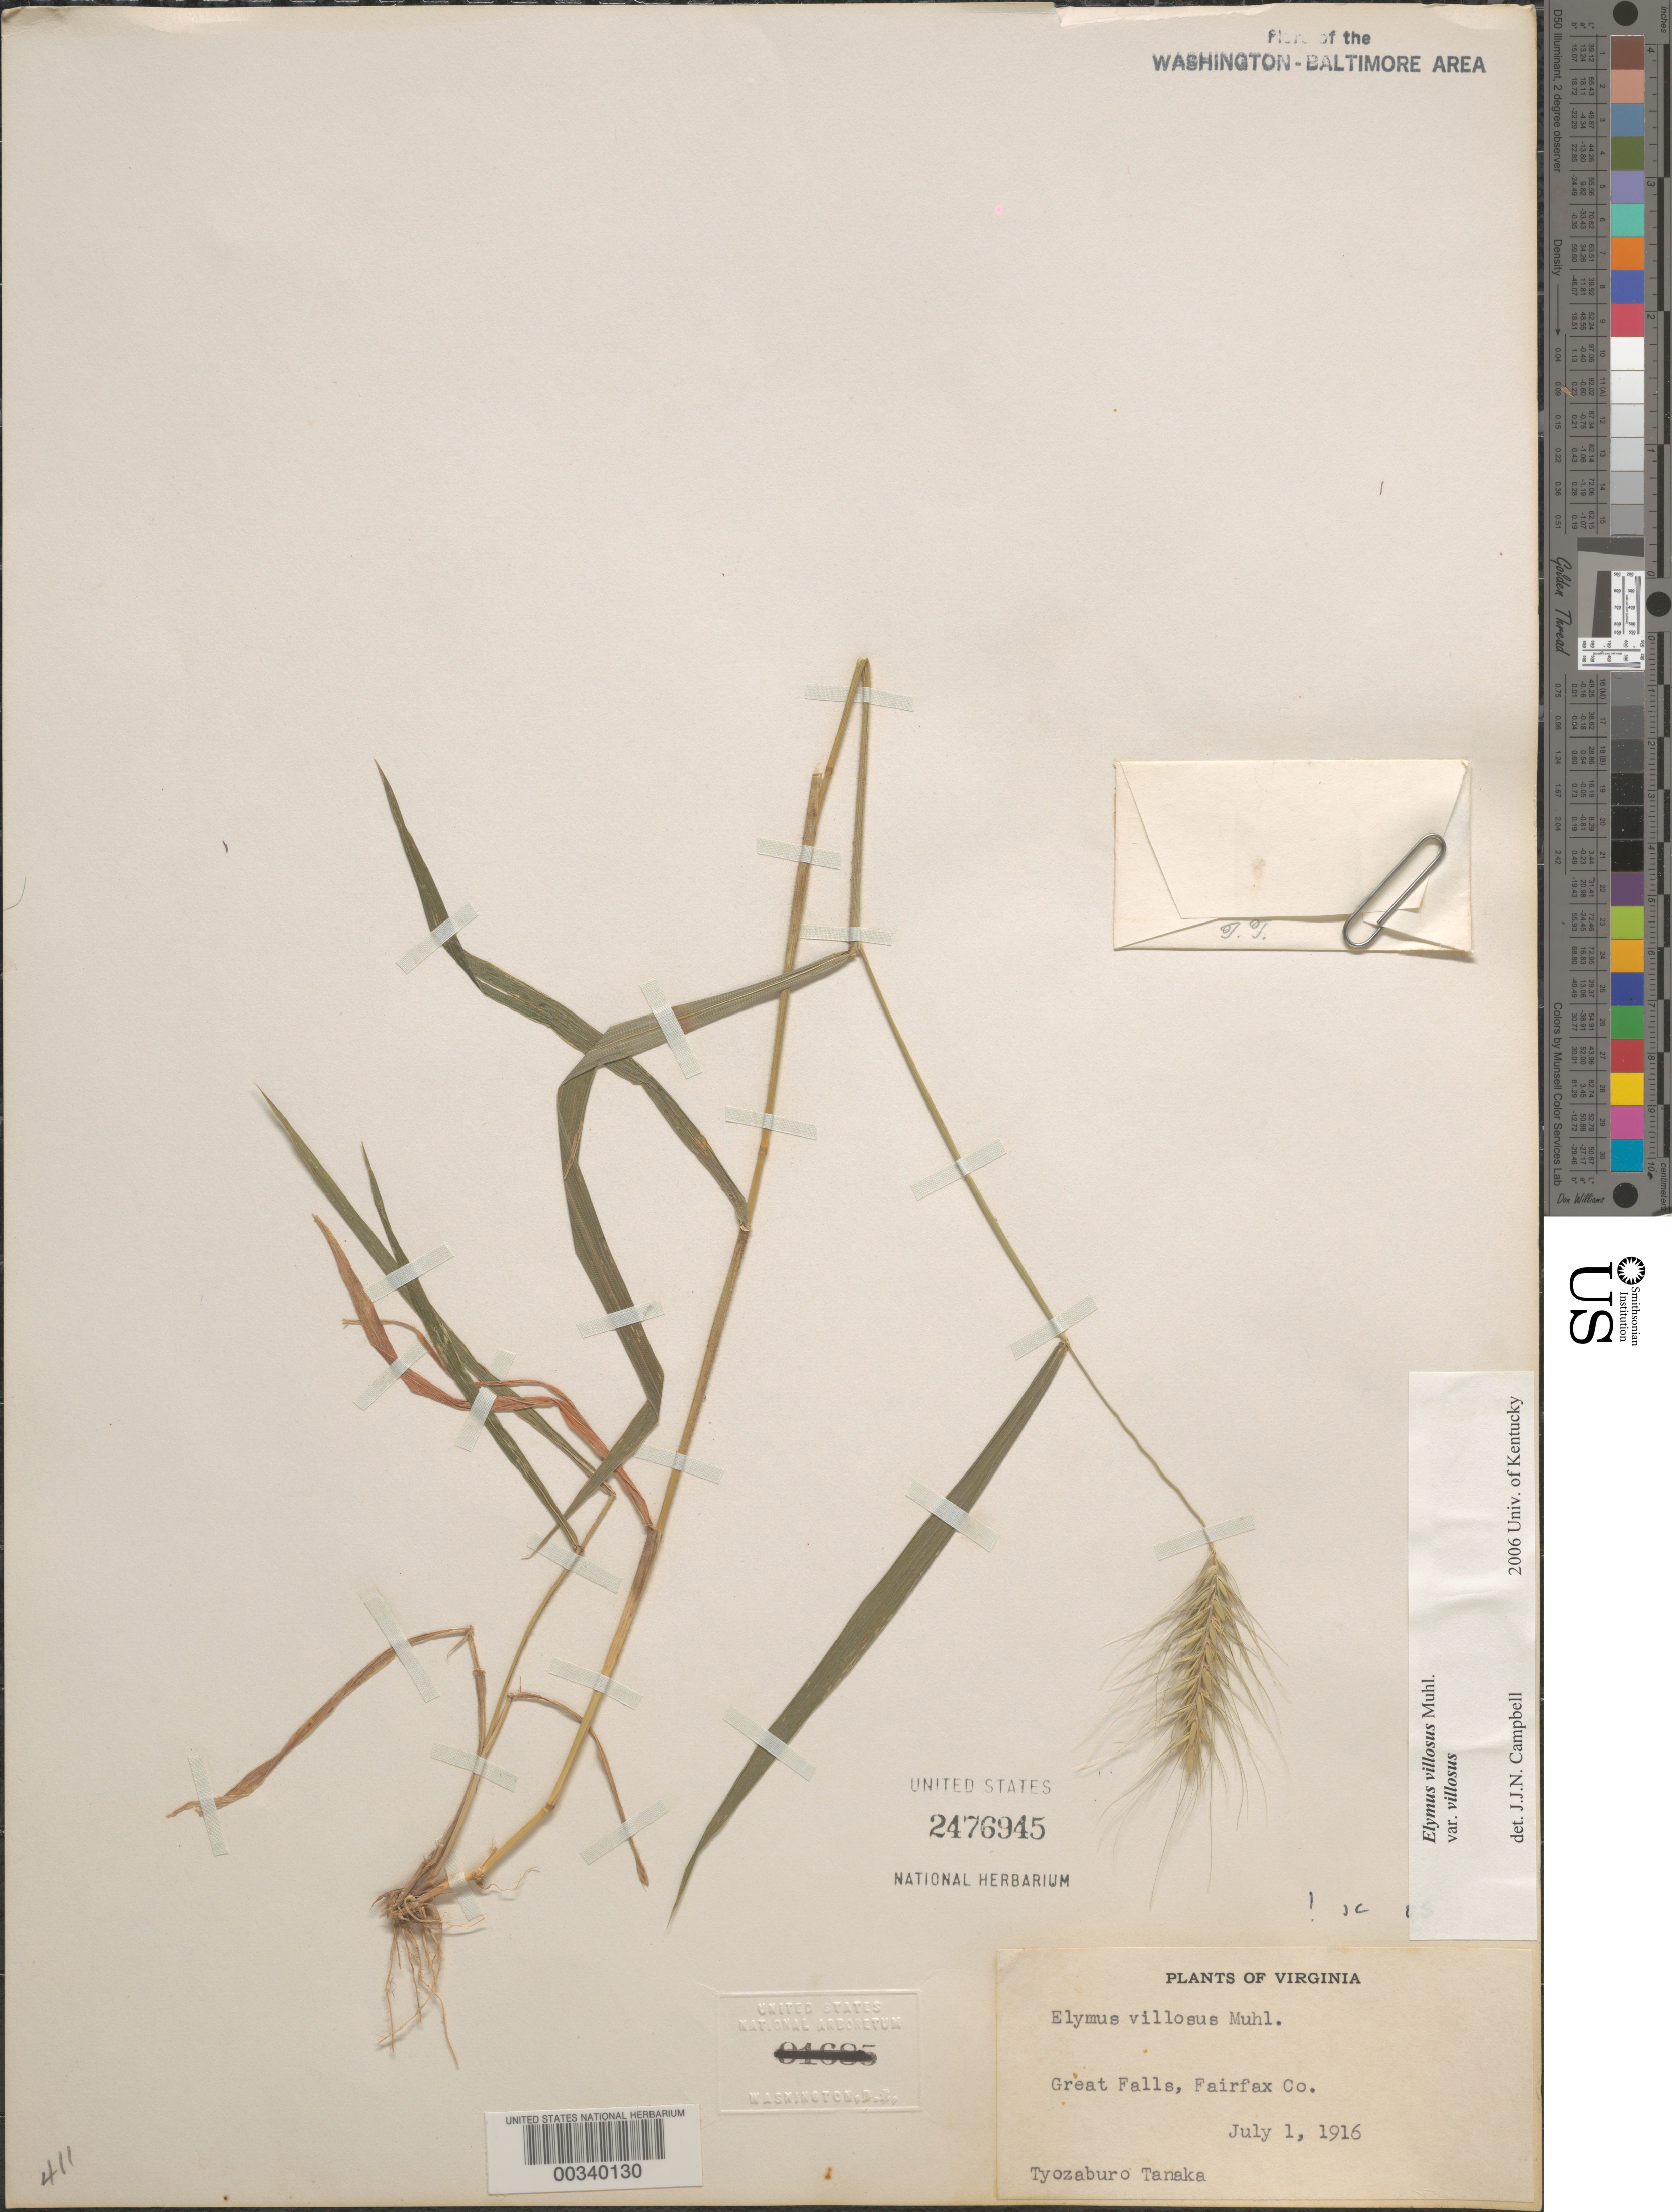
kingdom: Plantae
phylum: Tracheophyta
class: Liliopsida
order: Poales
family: Poaceae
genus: Elymus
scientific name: Elymus villosus var. villosus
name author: Muhl.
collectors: T. Tanaka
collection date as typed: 01 Jul 1916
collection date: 1916-07-01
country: United States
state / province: Virginia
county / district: Fairfax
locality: Great Falls C. and O. Canal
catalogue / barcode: US 2476945